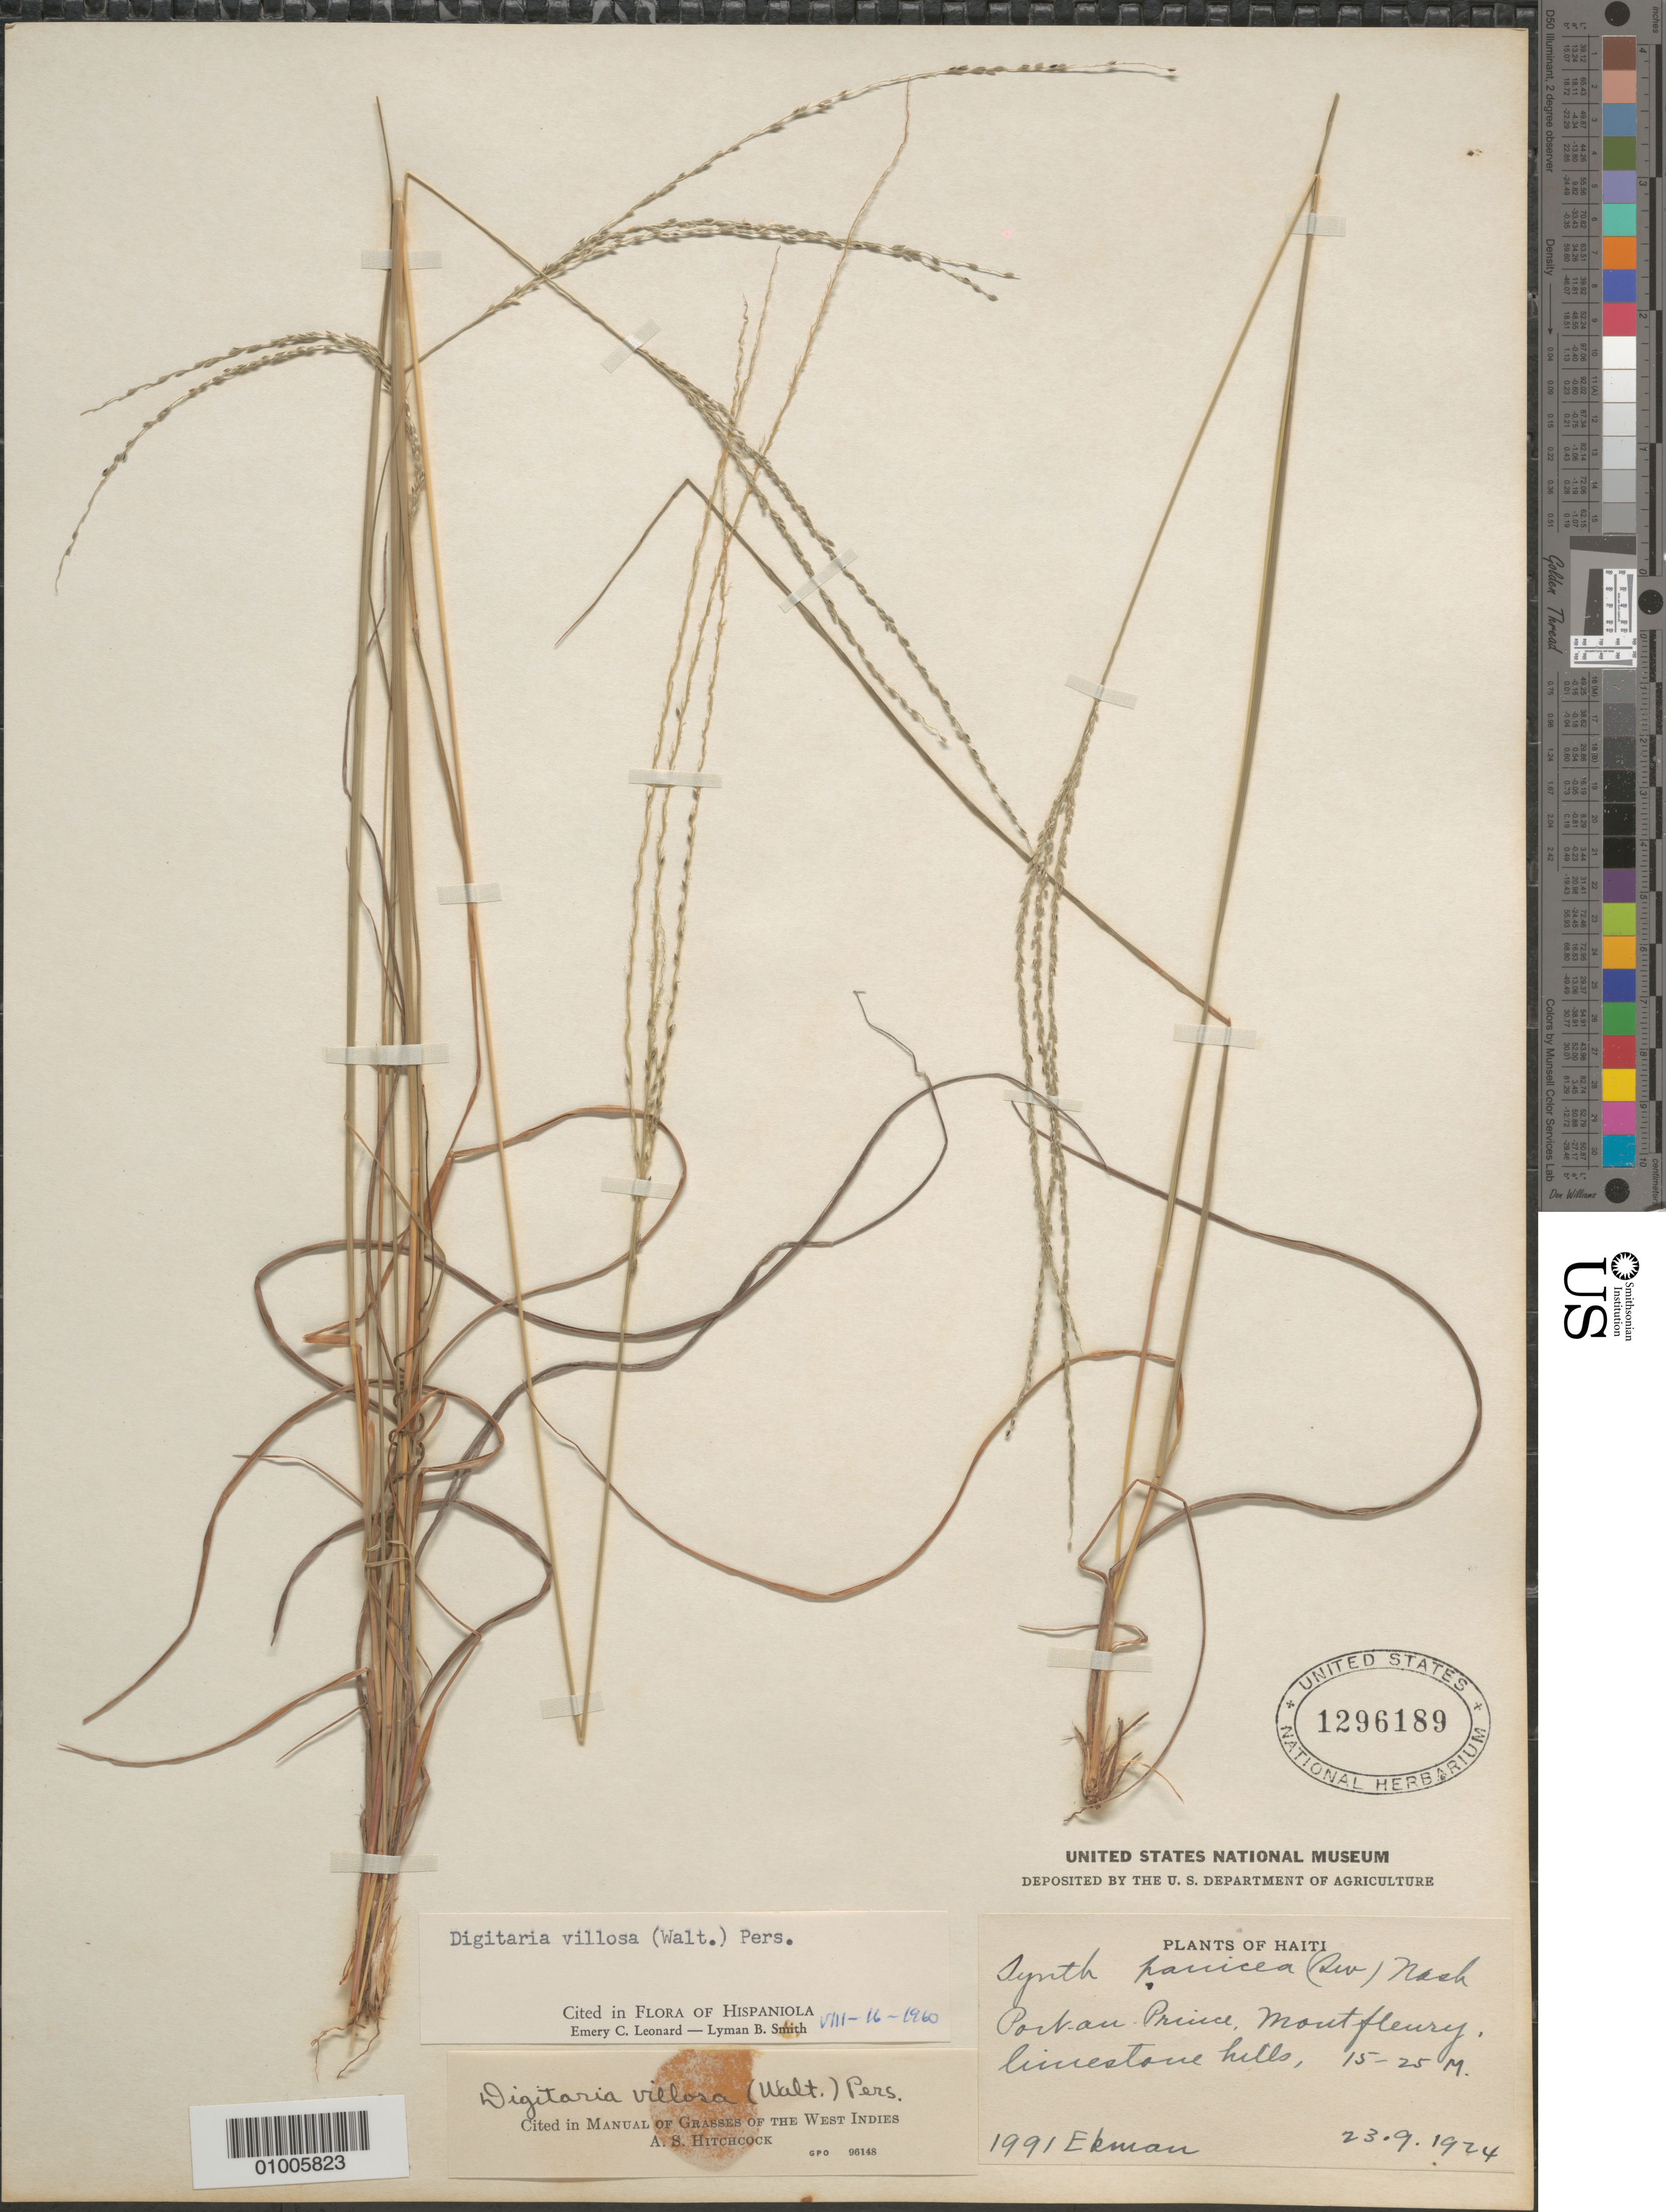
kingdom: Plantae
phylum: Tracheophyta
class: Liliopsida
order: Poales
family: Poaceae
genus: Digitaria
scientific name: Digitaria villosa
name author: (Walter) Pers.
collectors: E. L. Ekman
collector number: H 1991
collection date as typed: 23 Sep 1924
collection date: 1924-09-23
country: Haiti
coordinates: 0 N, 0 E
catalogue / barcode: US 1296189